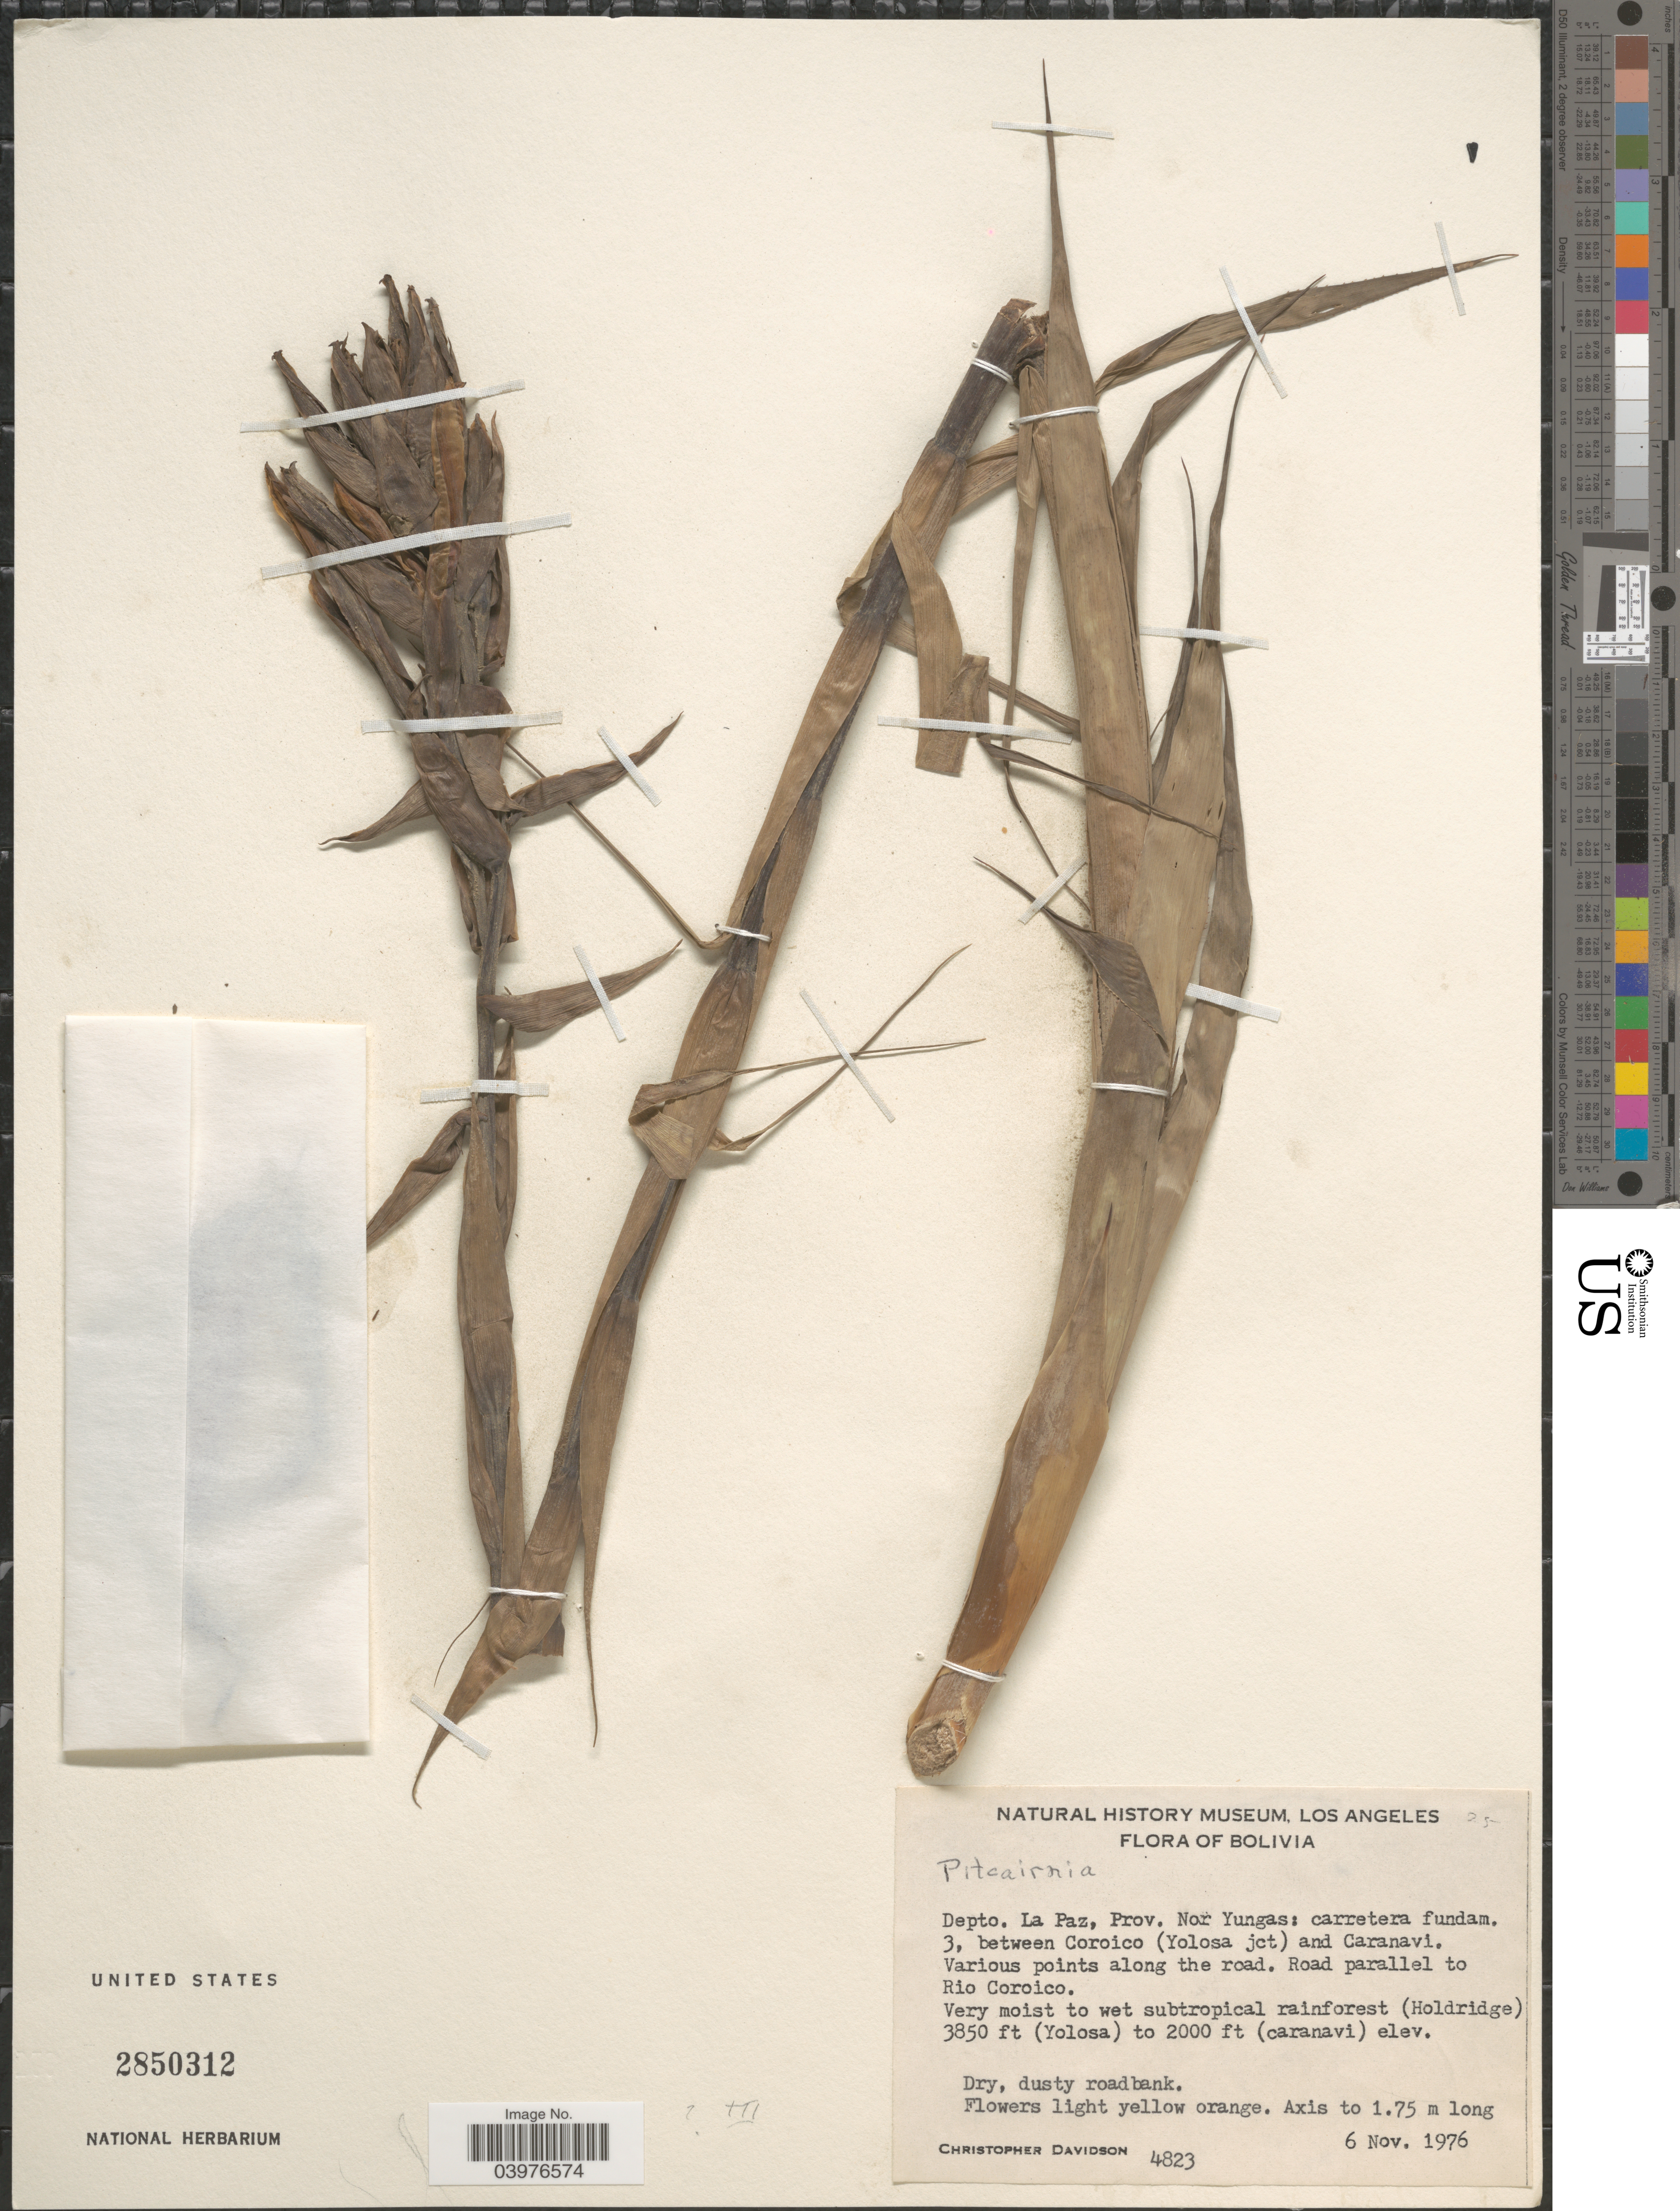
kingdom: Plantae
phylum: Tracheophyta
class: Liliopsida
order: Poales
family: Bromeliaceae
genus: Pitcairnia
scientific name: Pitcairnia sp.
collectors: C. Davidson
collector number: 4823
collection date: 1976-11-06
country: Bolivia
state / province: La Paz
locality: Depto. La Paz, Prov. Nor Yungas: carretera fundam. 3, between Coroico (Yolosa jct) and Caranavi. Along the road. Road parallel to Rio Coroico.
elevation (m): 610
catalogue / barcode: US 2850312